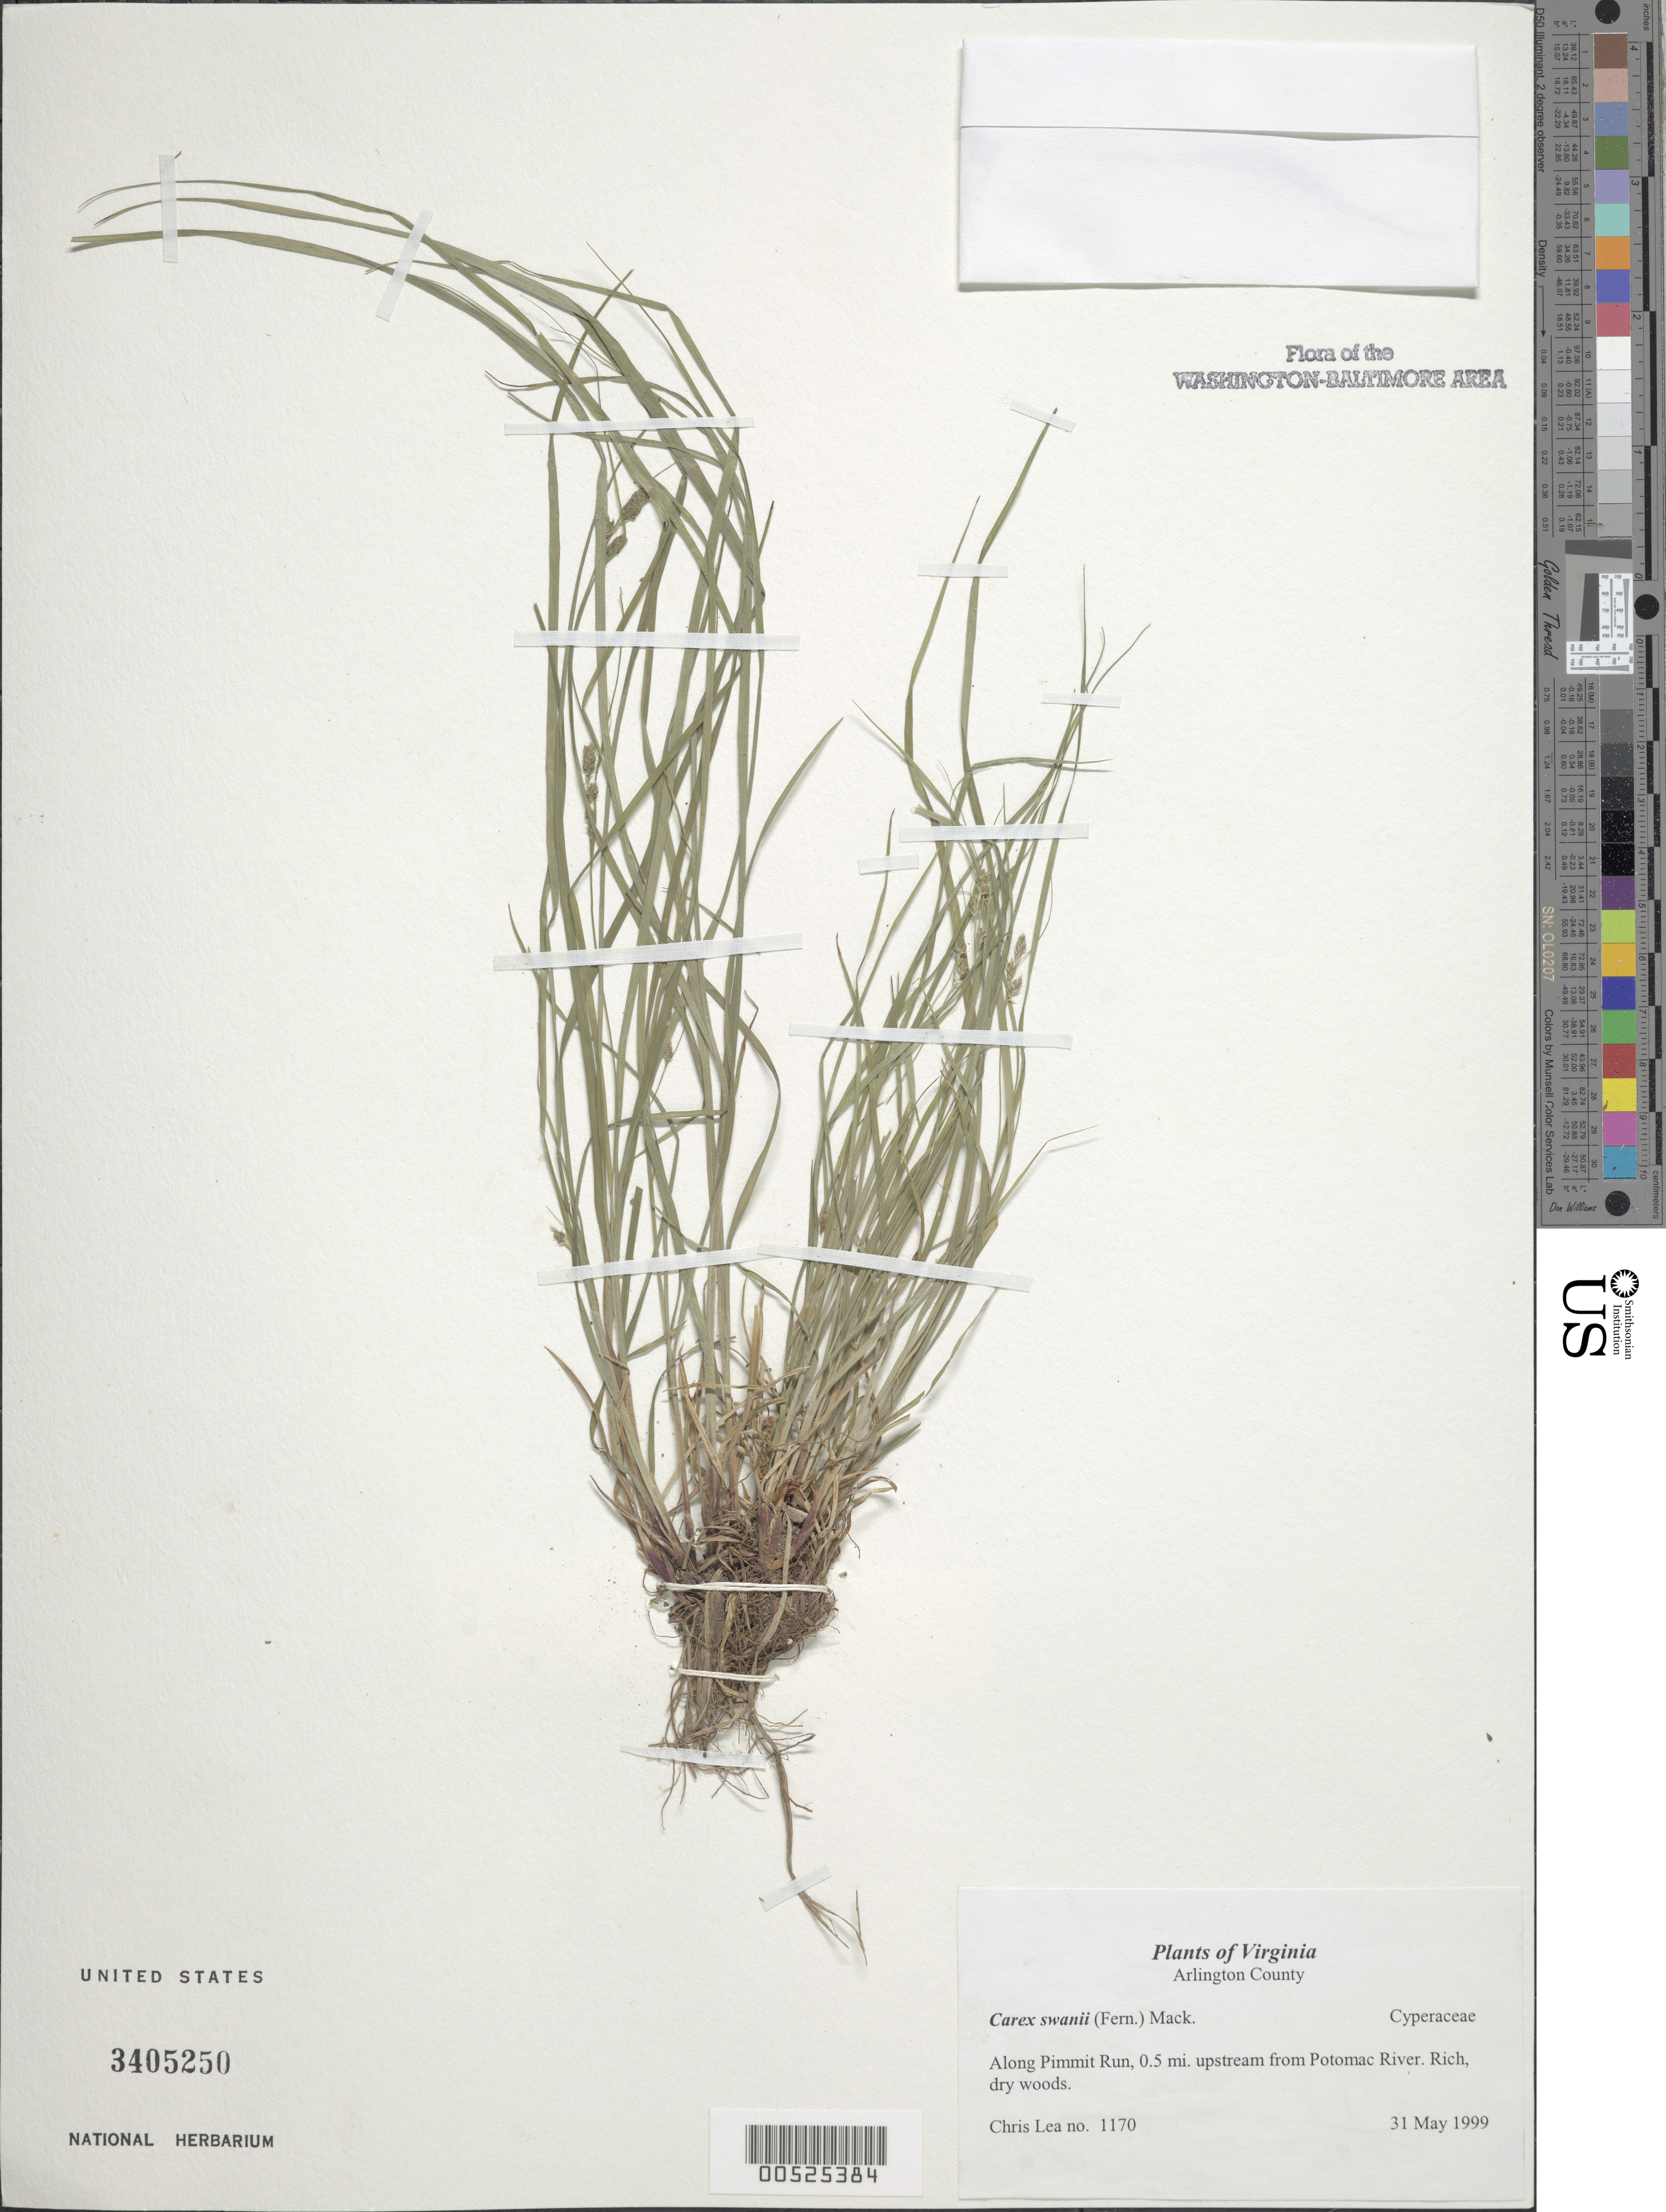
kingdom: Plantae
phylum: Tracheophyta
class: Liliopsida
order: Poales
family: Cyperaceae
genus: Carex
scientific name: Carex swanii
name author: (Fernald) Mack.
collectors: C. Lea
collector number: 1170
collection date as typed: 31 May 1999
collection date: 1999-05-31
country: United States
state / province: Virginia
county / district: Arlington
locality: Along Pimmit Run, 0.5 mi. upstream from Potomac River.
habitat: Rich, dry woods.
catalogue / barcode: US 3405250